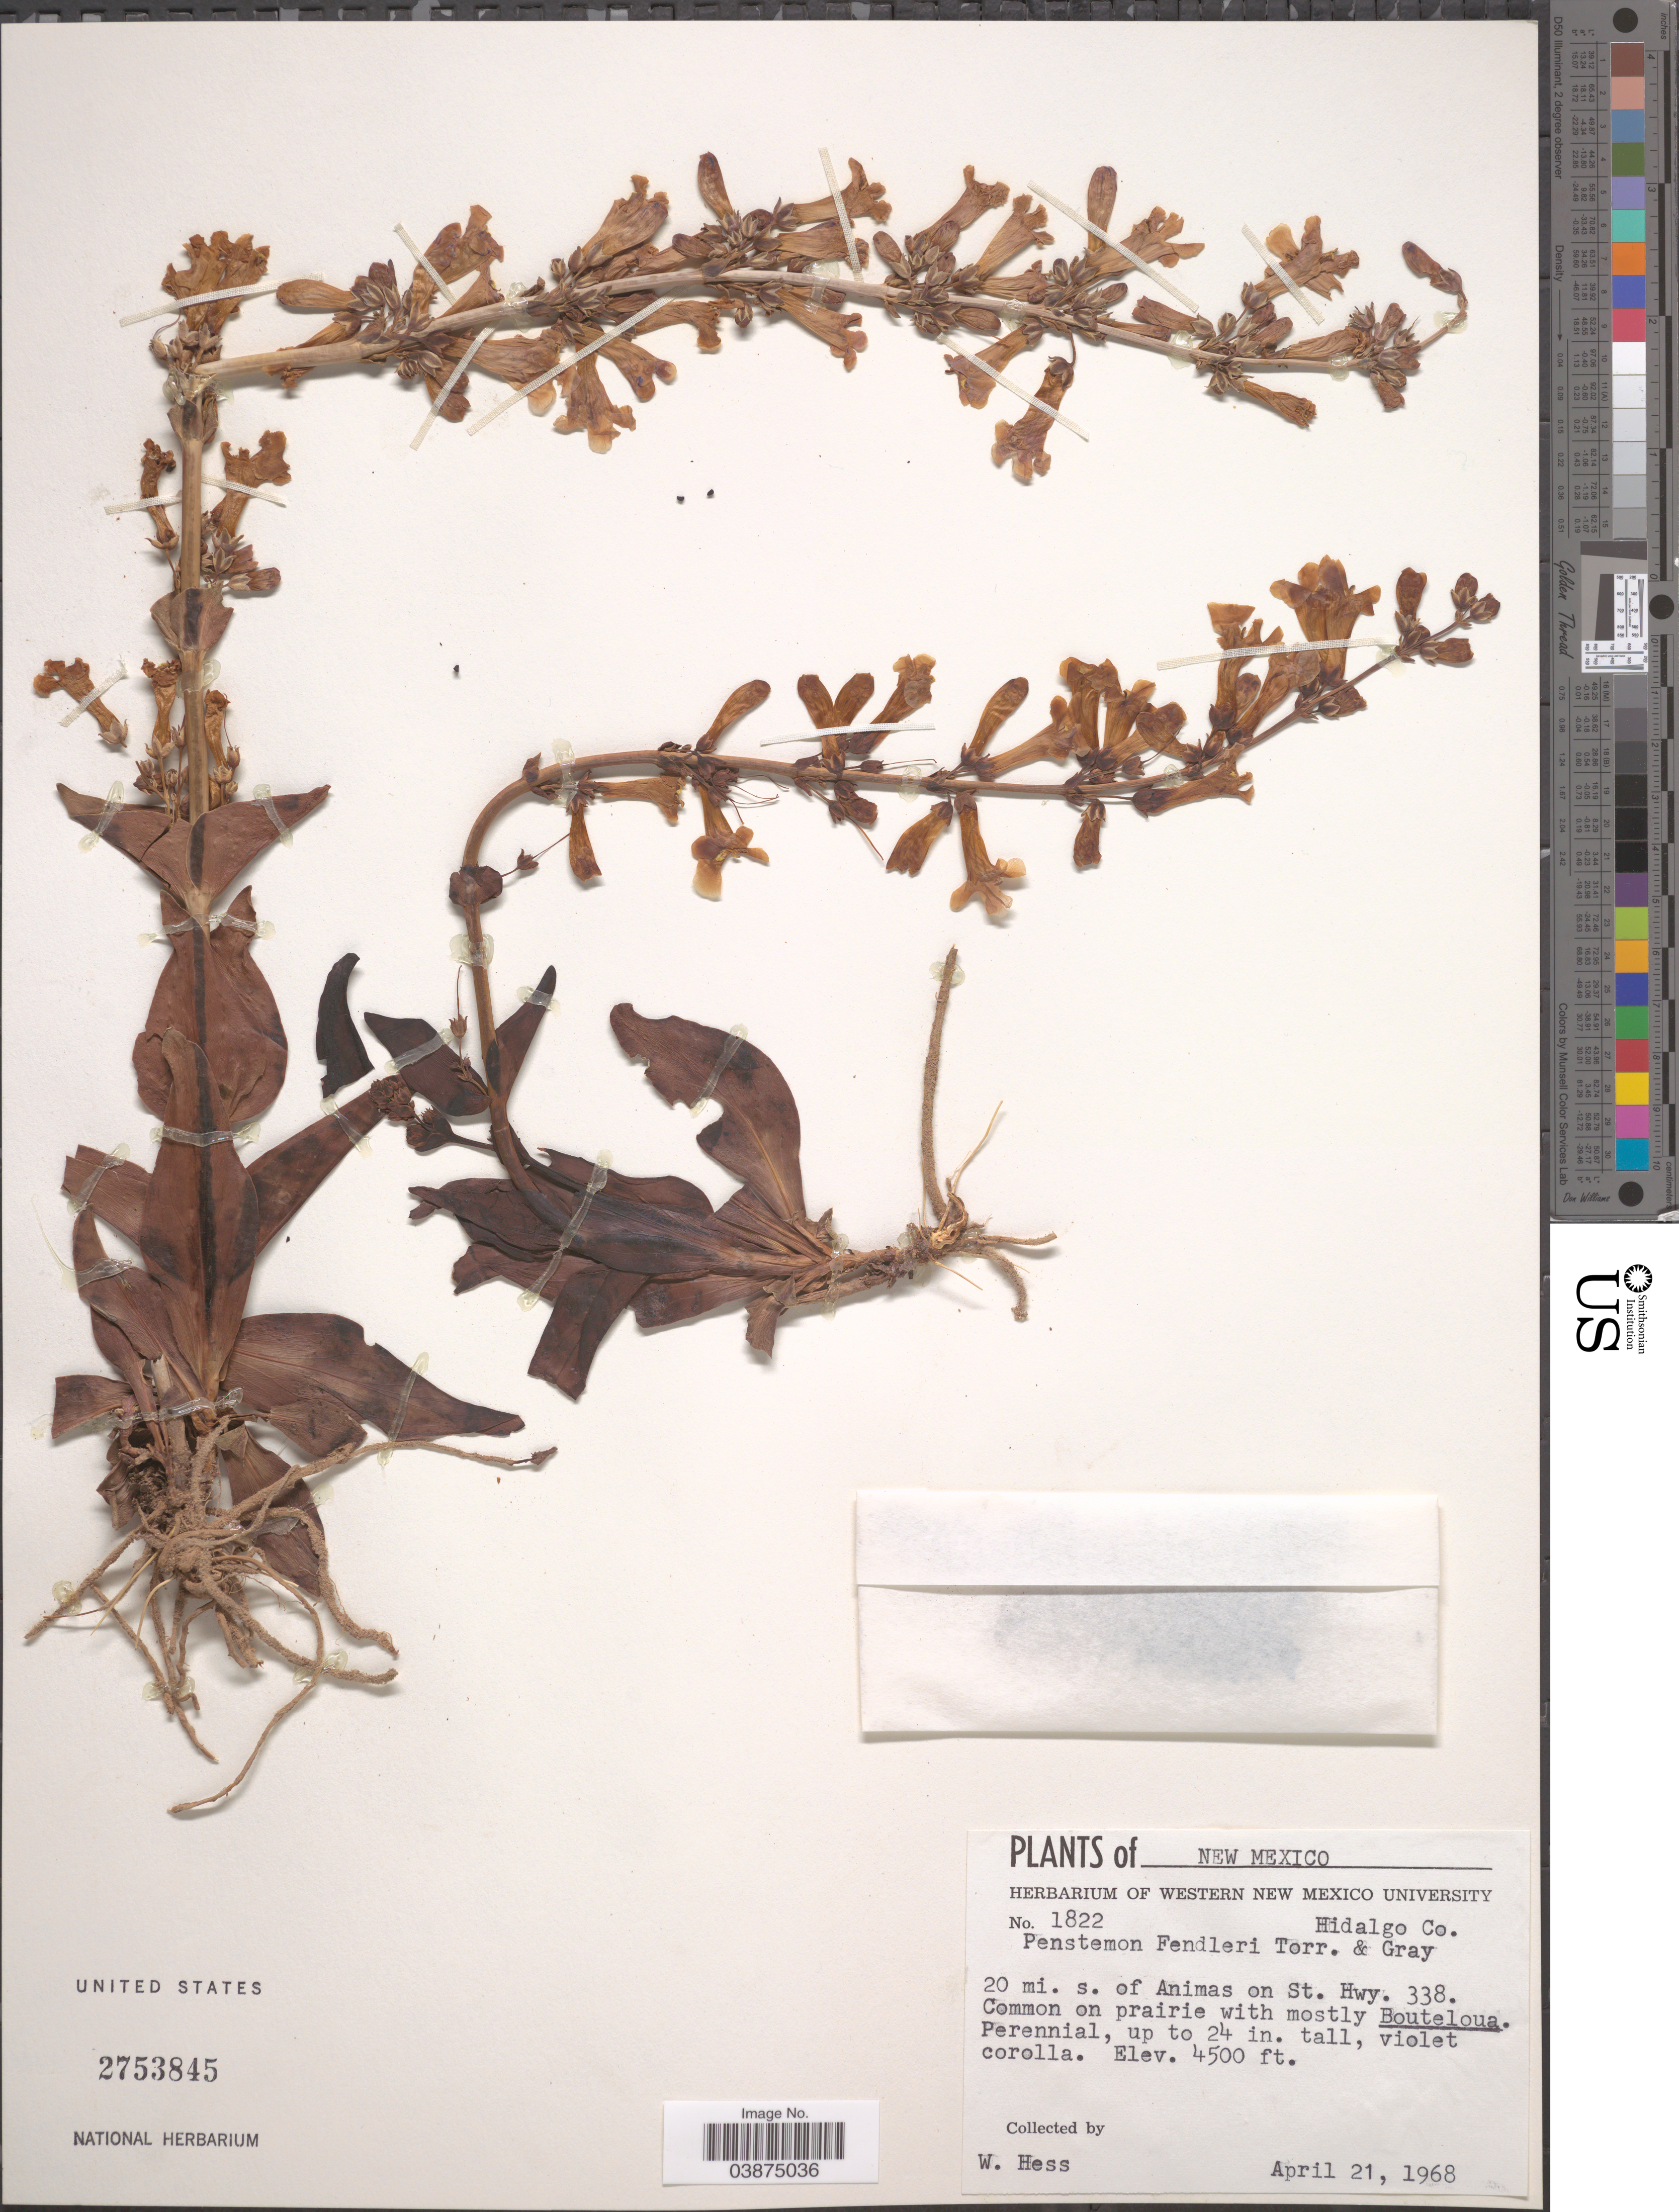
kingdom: Plantae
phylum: Tracheophyta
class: Magnoliopsida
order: Lamiales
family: Plantaginaceae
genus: Penstemon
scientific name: Penstemon fendleri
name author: Torr. & A. Gray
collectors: W. Hess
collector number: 1822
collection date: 1968-04-21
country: United States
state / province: New Mexico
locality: Hidalgo Co. 20 mi. s. of Animas on St. Hwy. 338.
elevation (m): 1372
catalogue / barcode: US 2753845